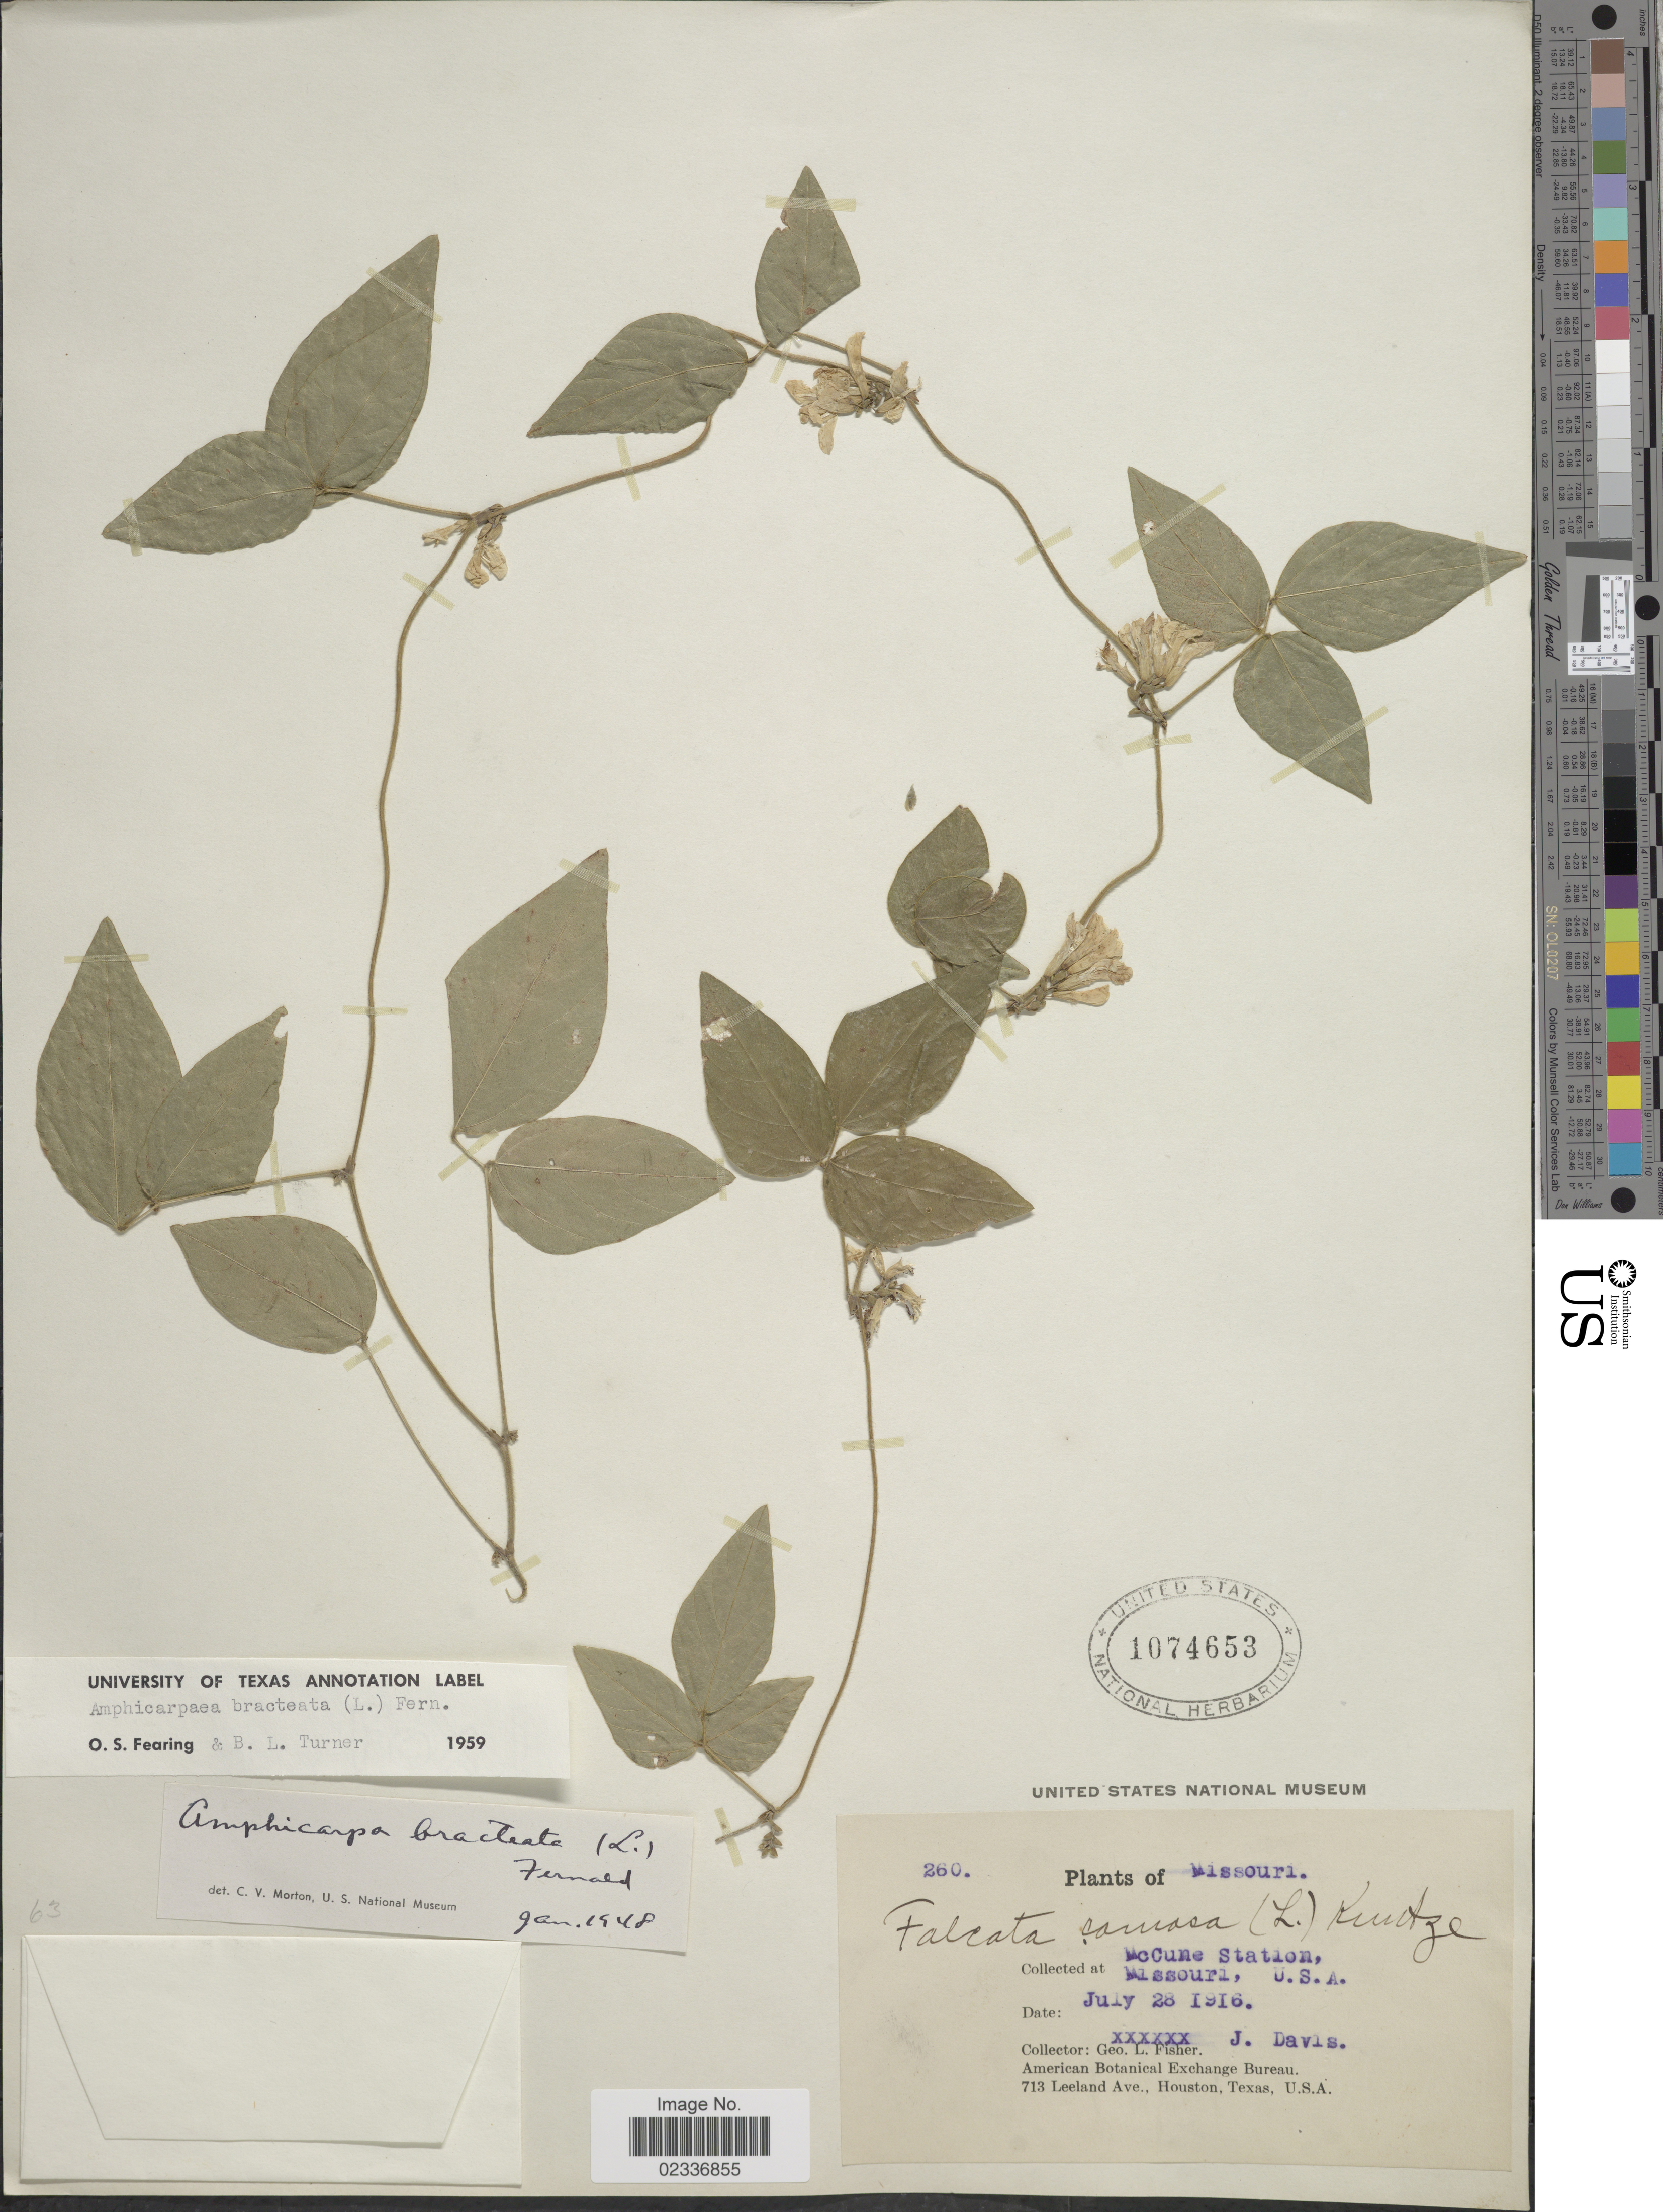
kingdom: Plantae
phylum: Tracheophyta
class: Magnoliopsida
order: Fabales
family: Fabaceae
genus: Amphicarpaea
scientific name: Amphicarpaea bracteata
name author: (L.) Fernald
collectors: G. L. Fisher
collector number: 260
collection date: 1916-07-28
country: United States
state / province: Missouri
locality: McCune Station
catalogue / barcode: US 1074653